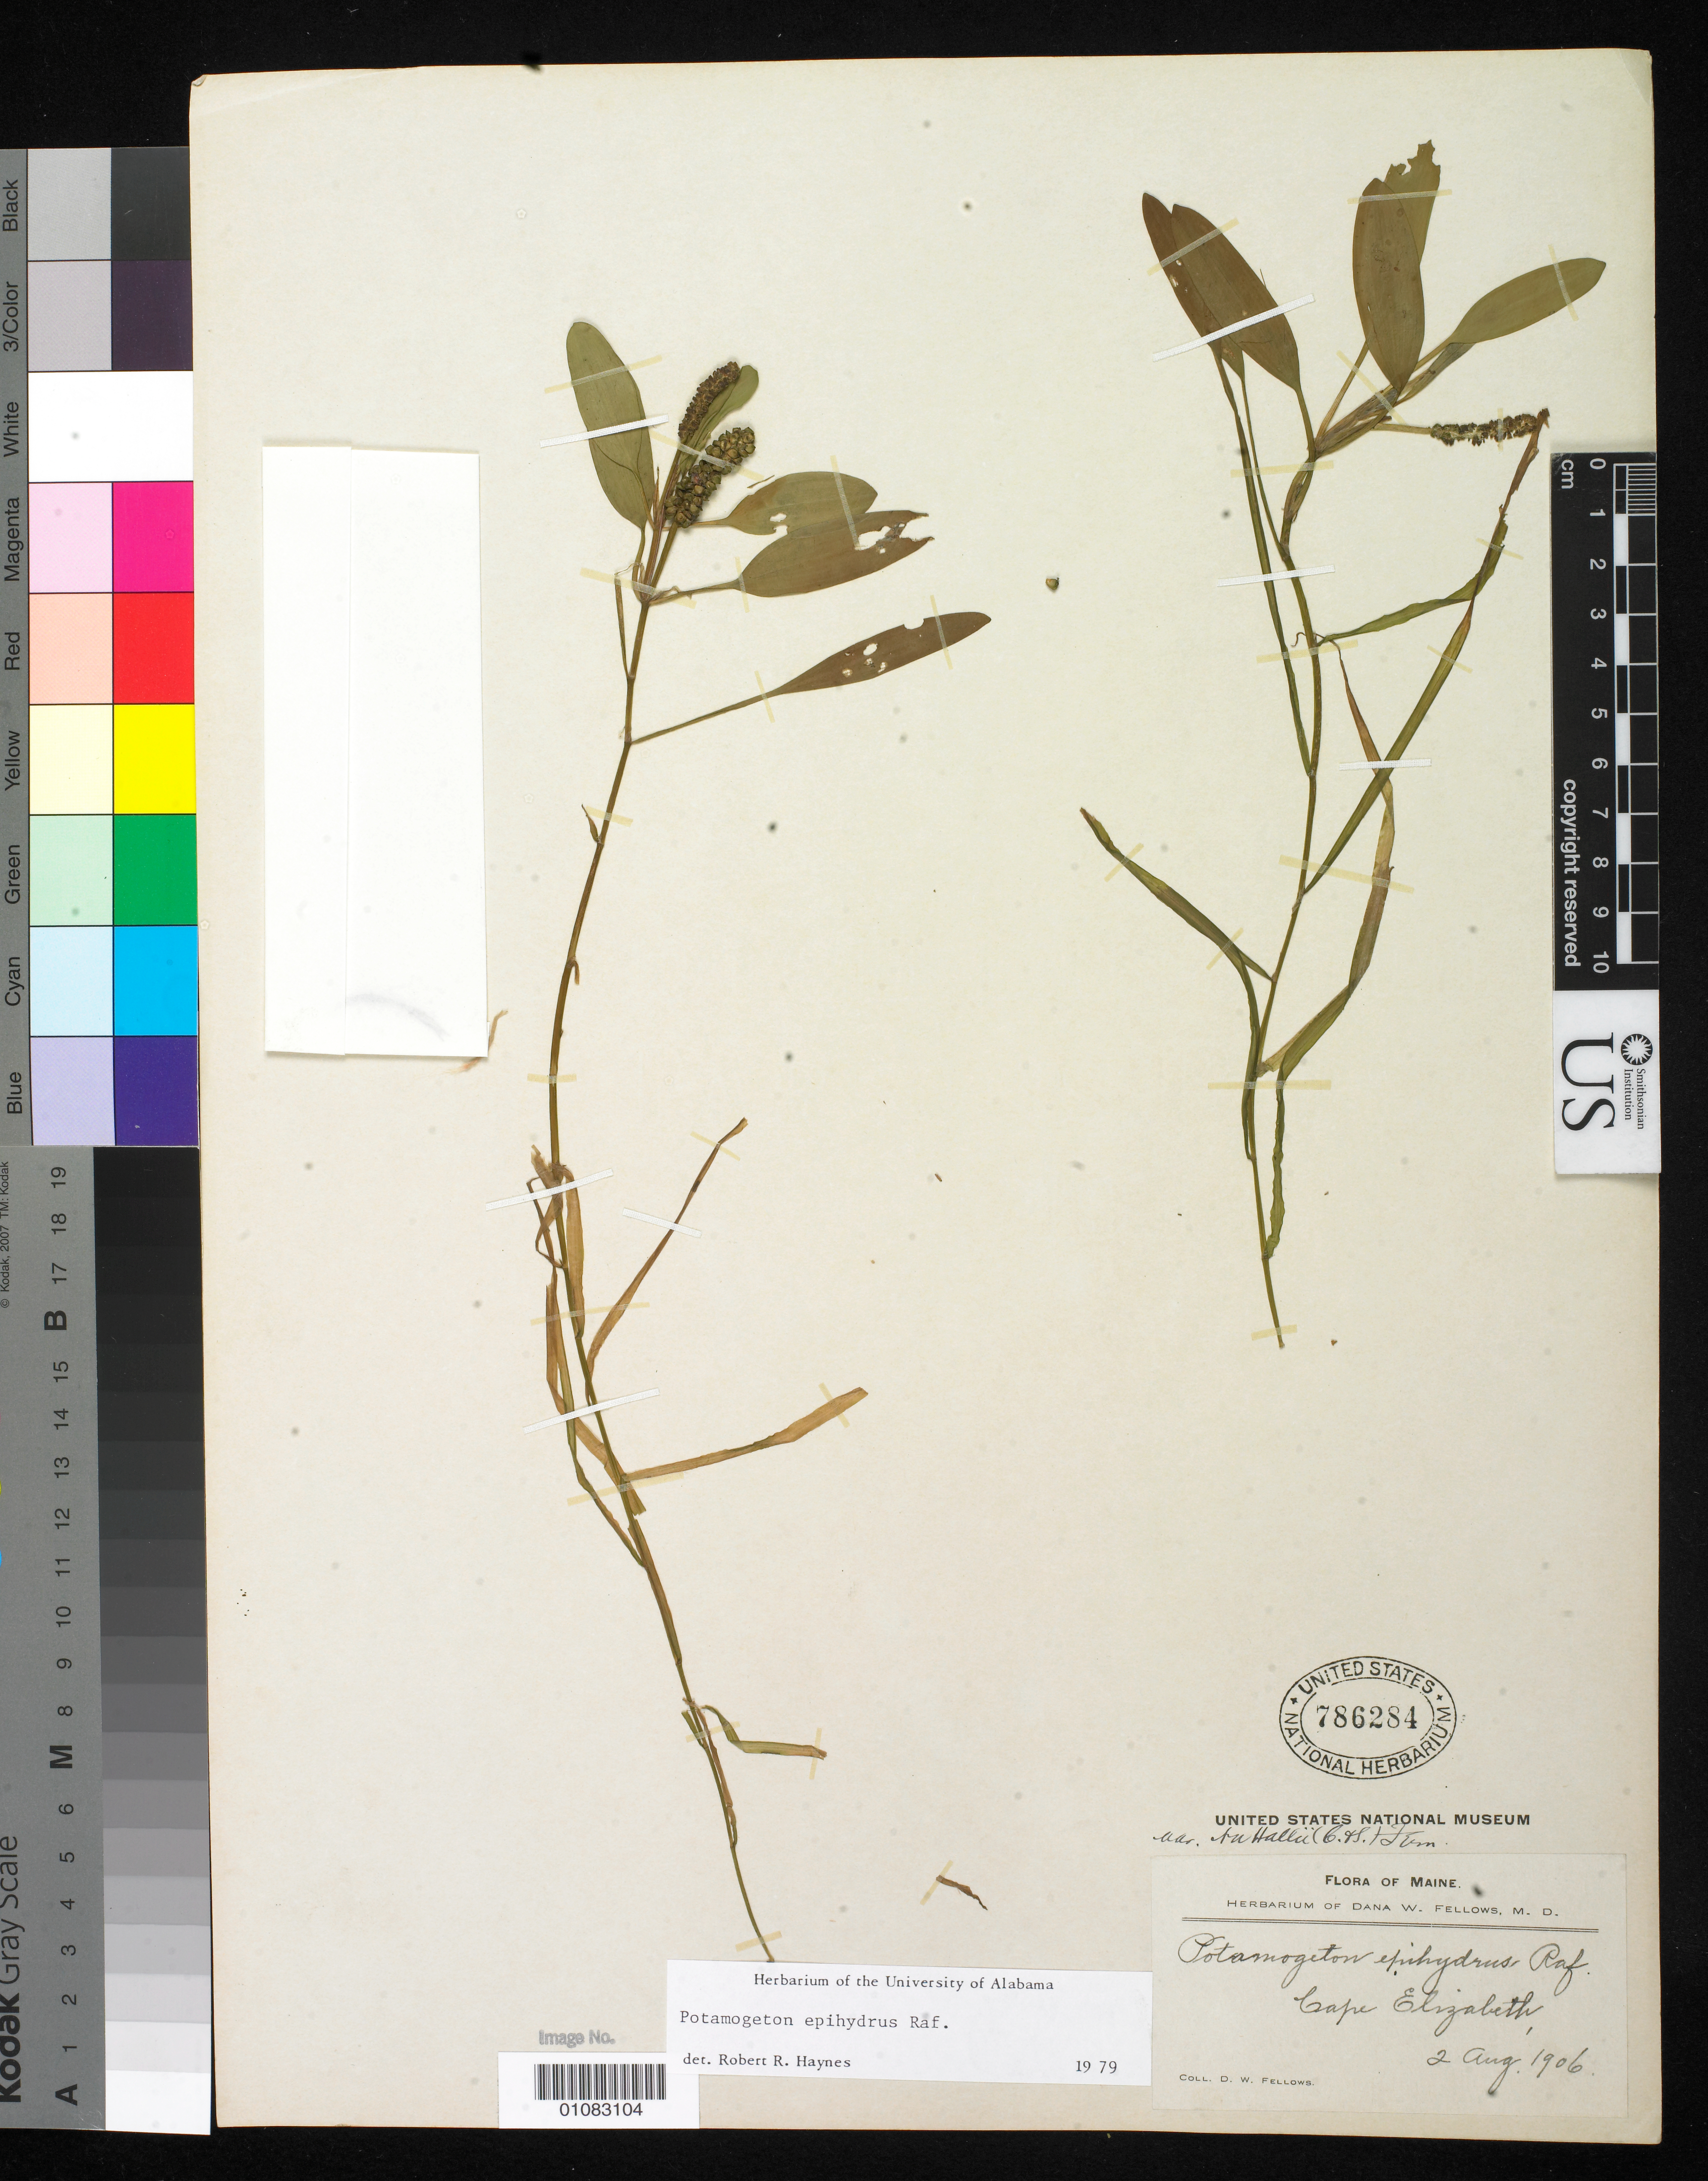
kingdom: Plantae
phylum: Tracheophyta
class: Liliopsida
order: Alismatales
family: Potamogetonaceae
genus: Potamogeton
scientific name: Potamogeton epihydrus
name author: Raf.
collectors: D. W. Fellows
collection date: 1906-08-02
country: United States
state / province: Maine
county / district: Cumberland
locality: Cape Elizabeth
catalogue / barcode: US 786284